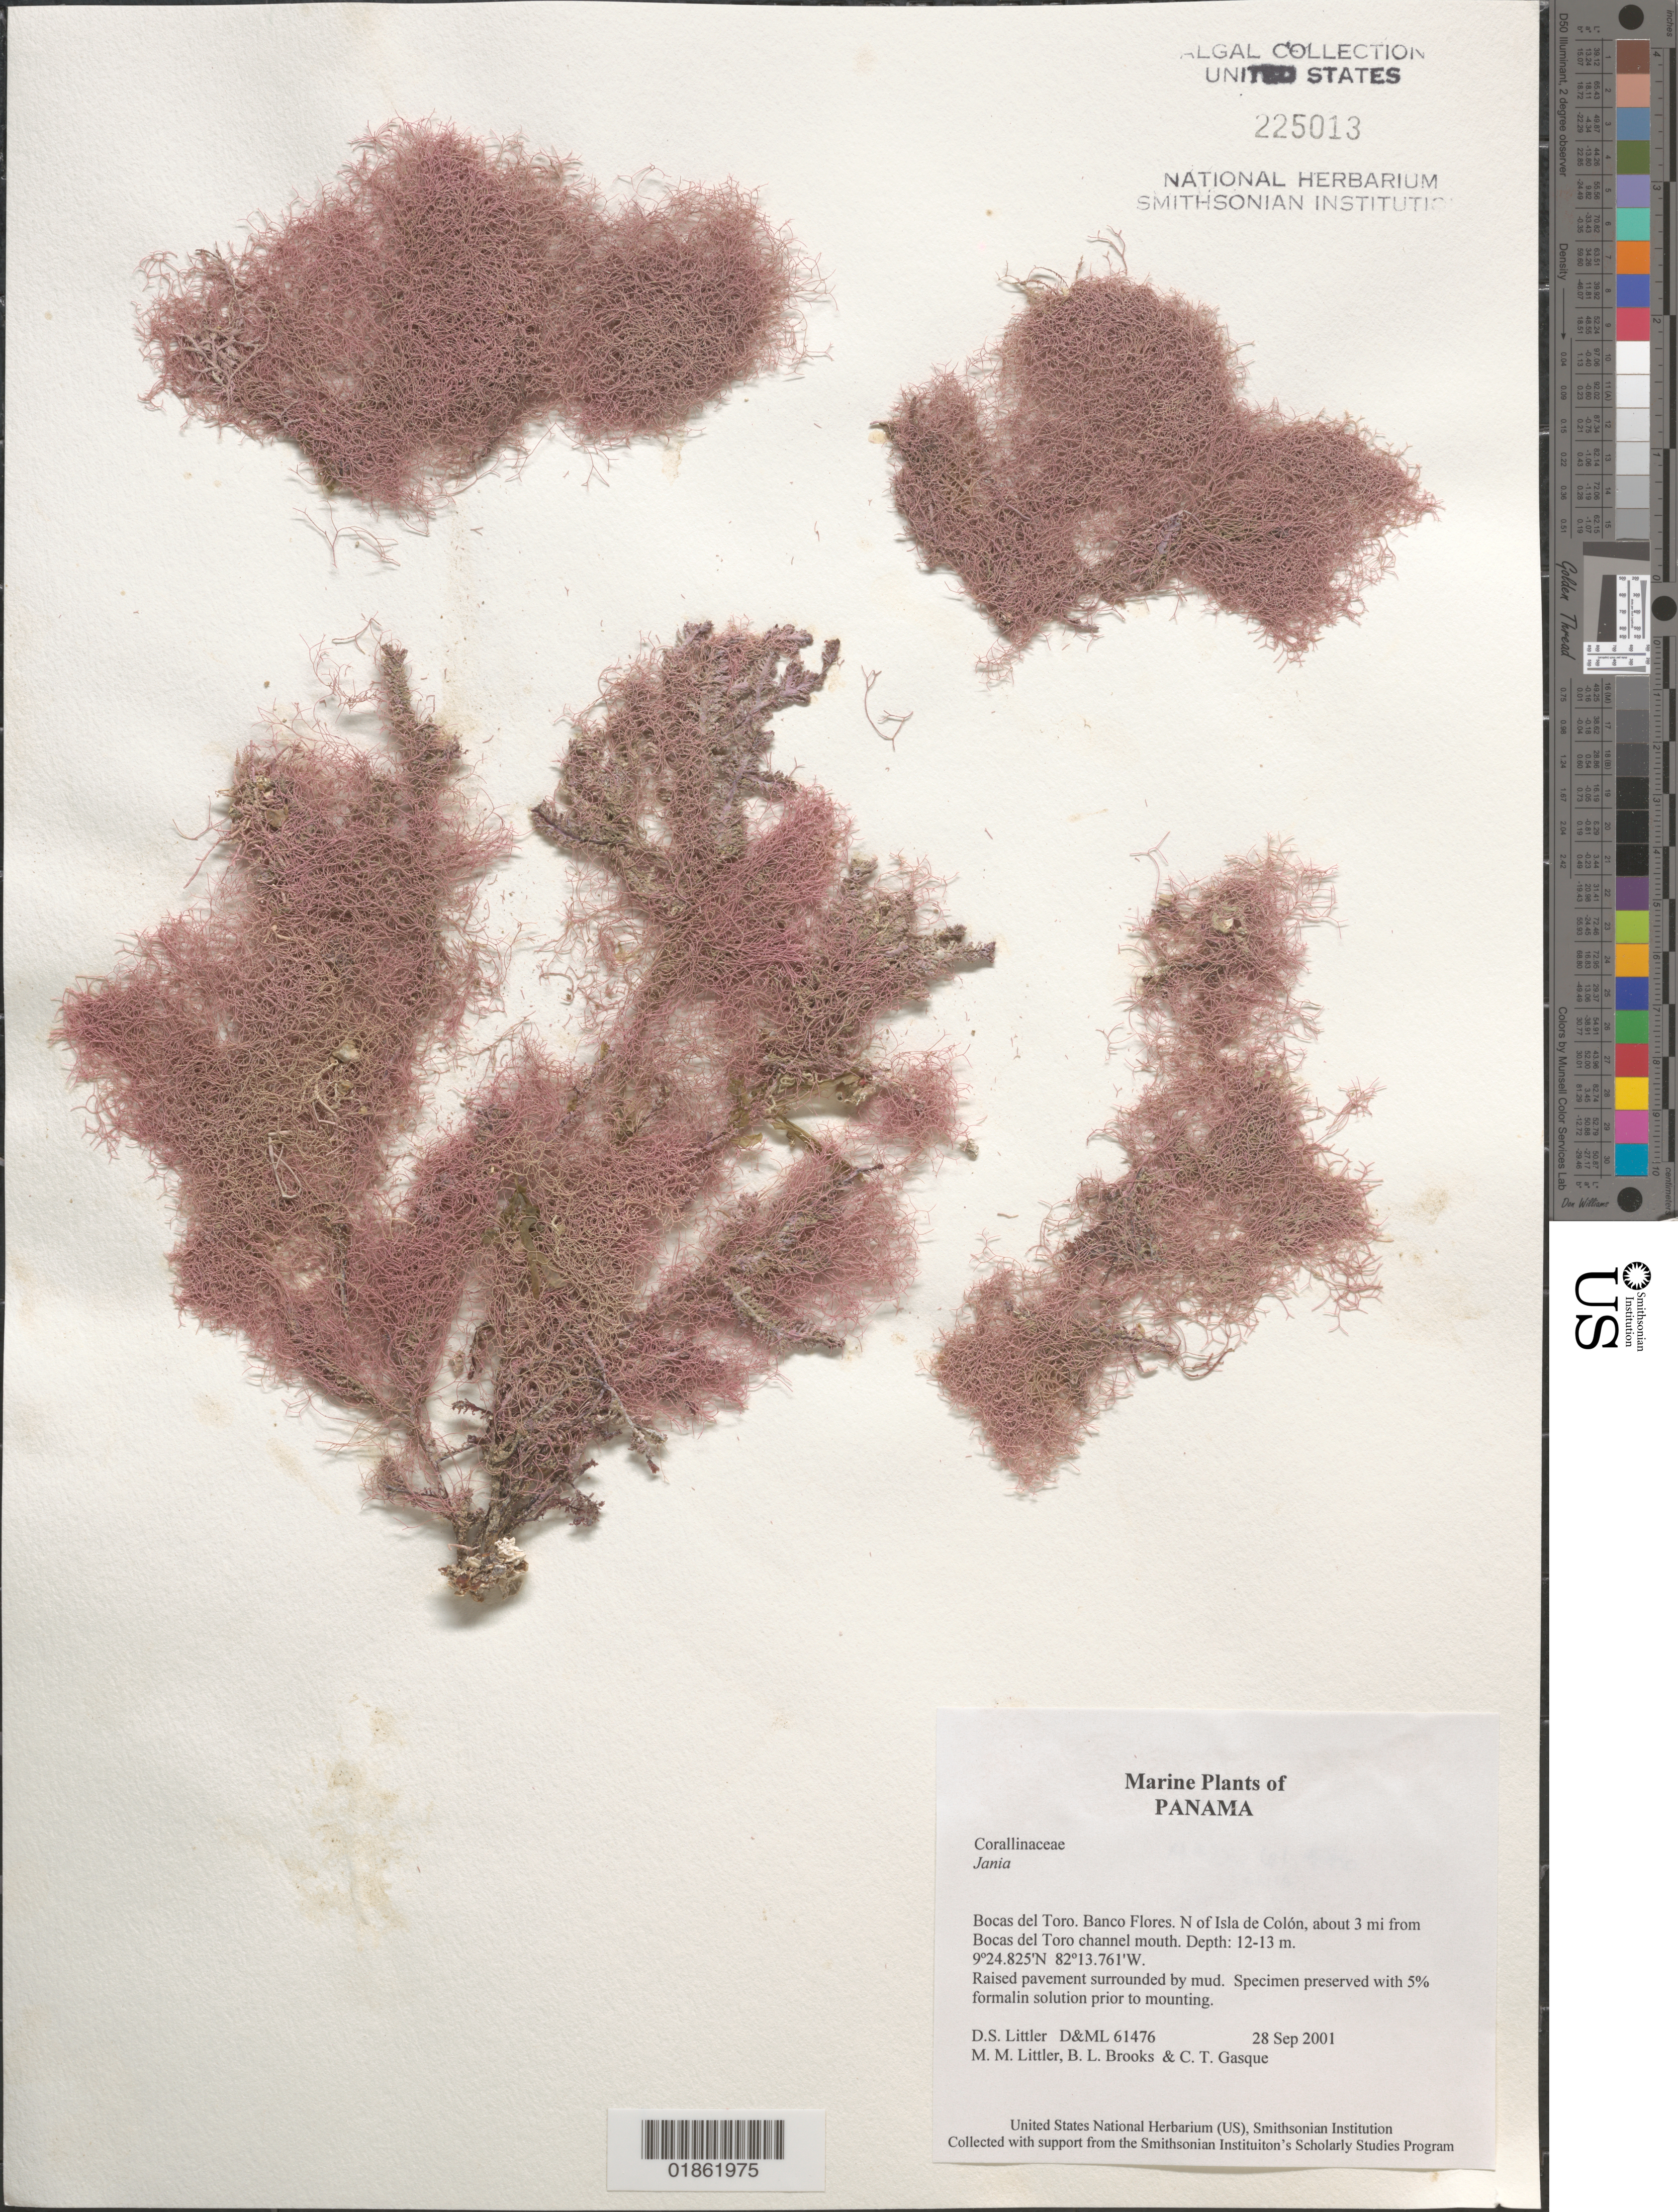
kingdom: Plantae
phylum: Rhodophyta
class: Florideophyceae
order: Corallinales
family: Corallinaceae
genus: Jania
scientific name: Jania sp.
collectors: D. S. Littler, M. M. Littler & C. Gasque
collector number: D&ML 61476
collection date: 2001-09-28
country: Panama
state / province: Bocas del Toro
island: Colón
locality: Isla Colón. Bocas del Toro. Banco Flores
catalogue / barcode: US 225013